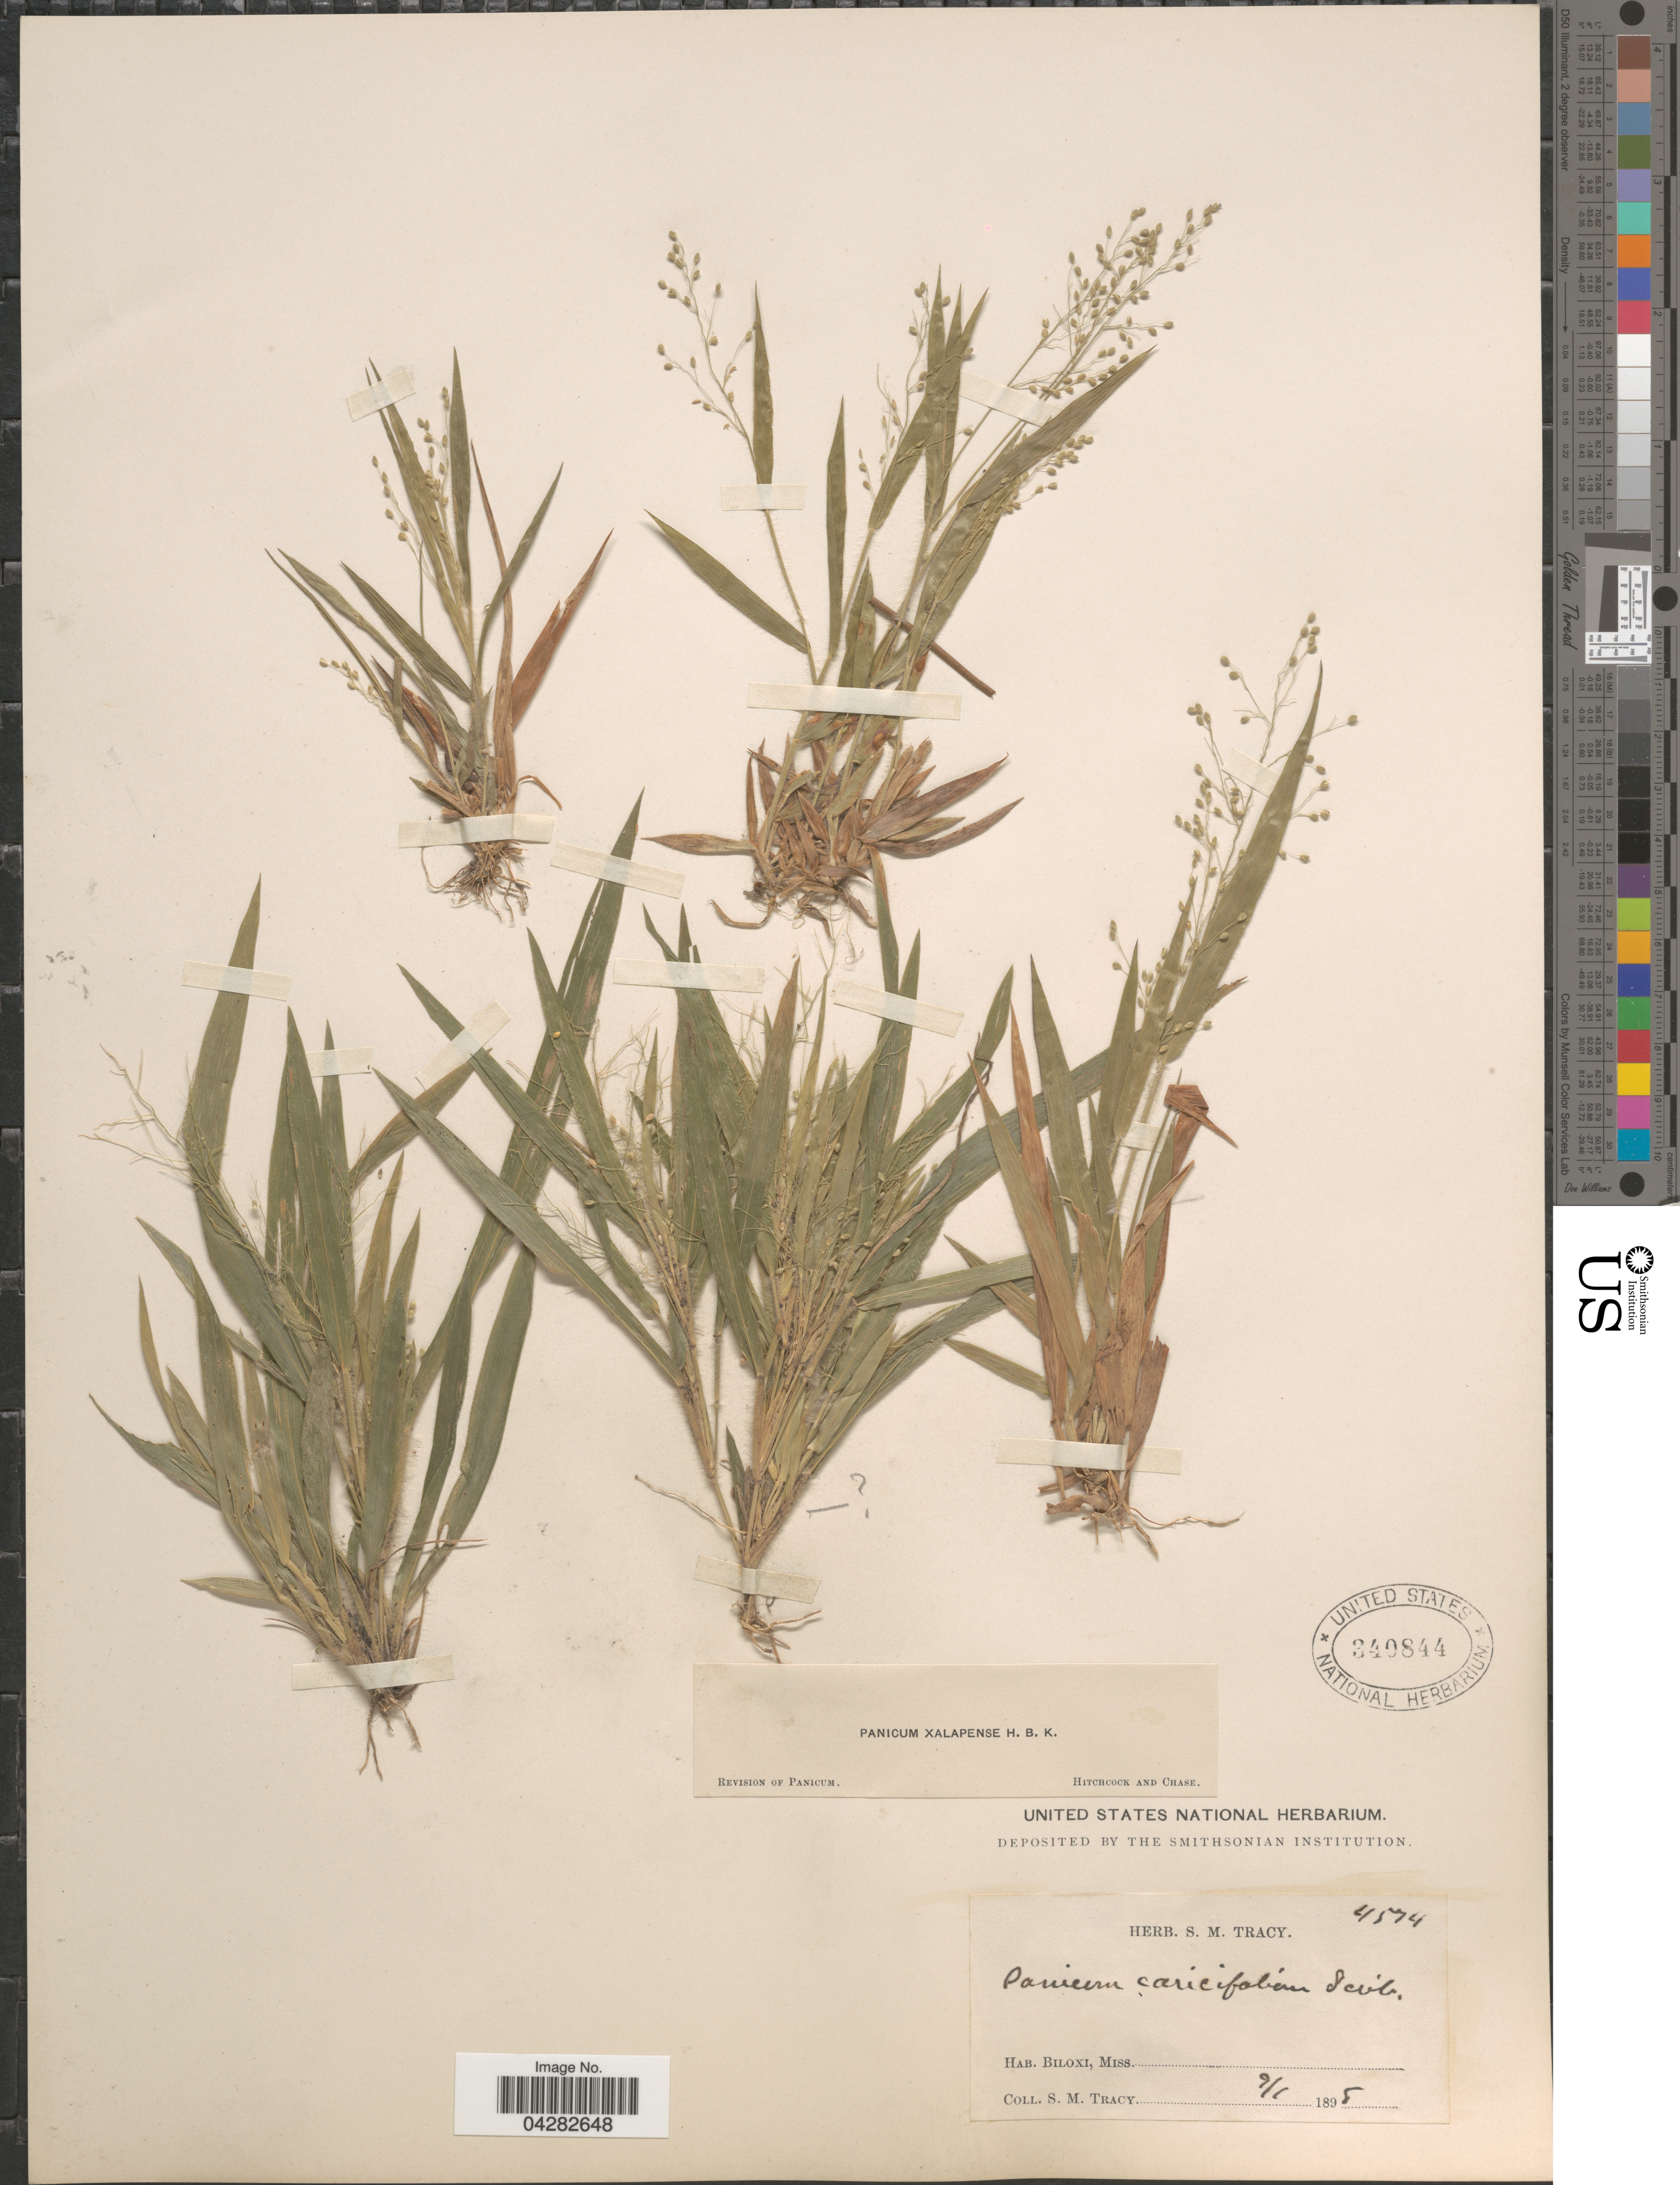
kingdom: Plantae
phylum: Tracheophyta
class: Liliopsida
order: Poales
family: Poaceae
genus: Dichanthelium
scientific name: Dichanthelium laxiflorum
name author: (Lam.) Gould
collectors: S. M. Tracy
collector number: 4574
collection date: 1898-09-01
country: United States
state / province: Mississippi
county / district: Harrison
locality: Biloxi.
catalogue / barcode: US 340844